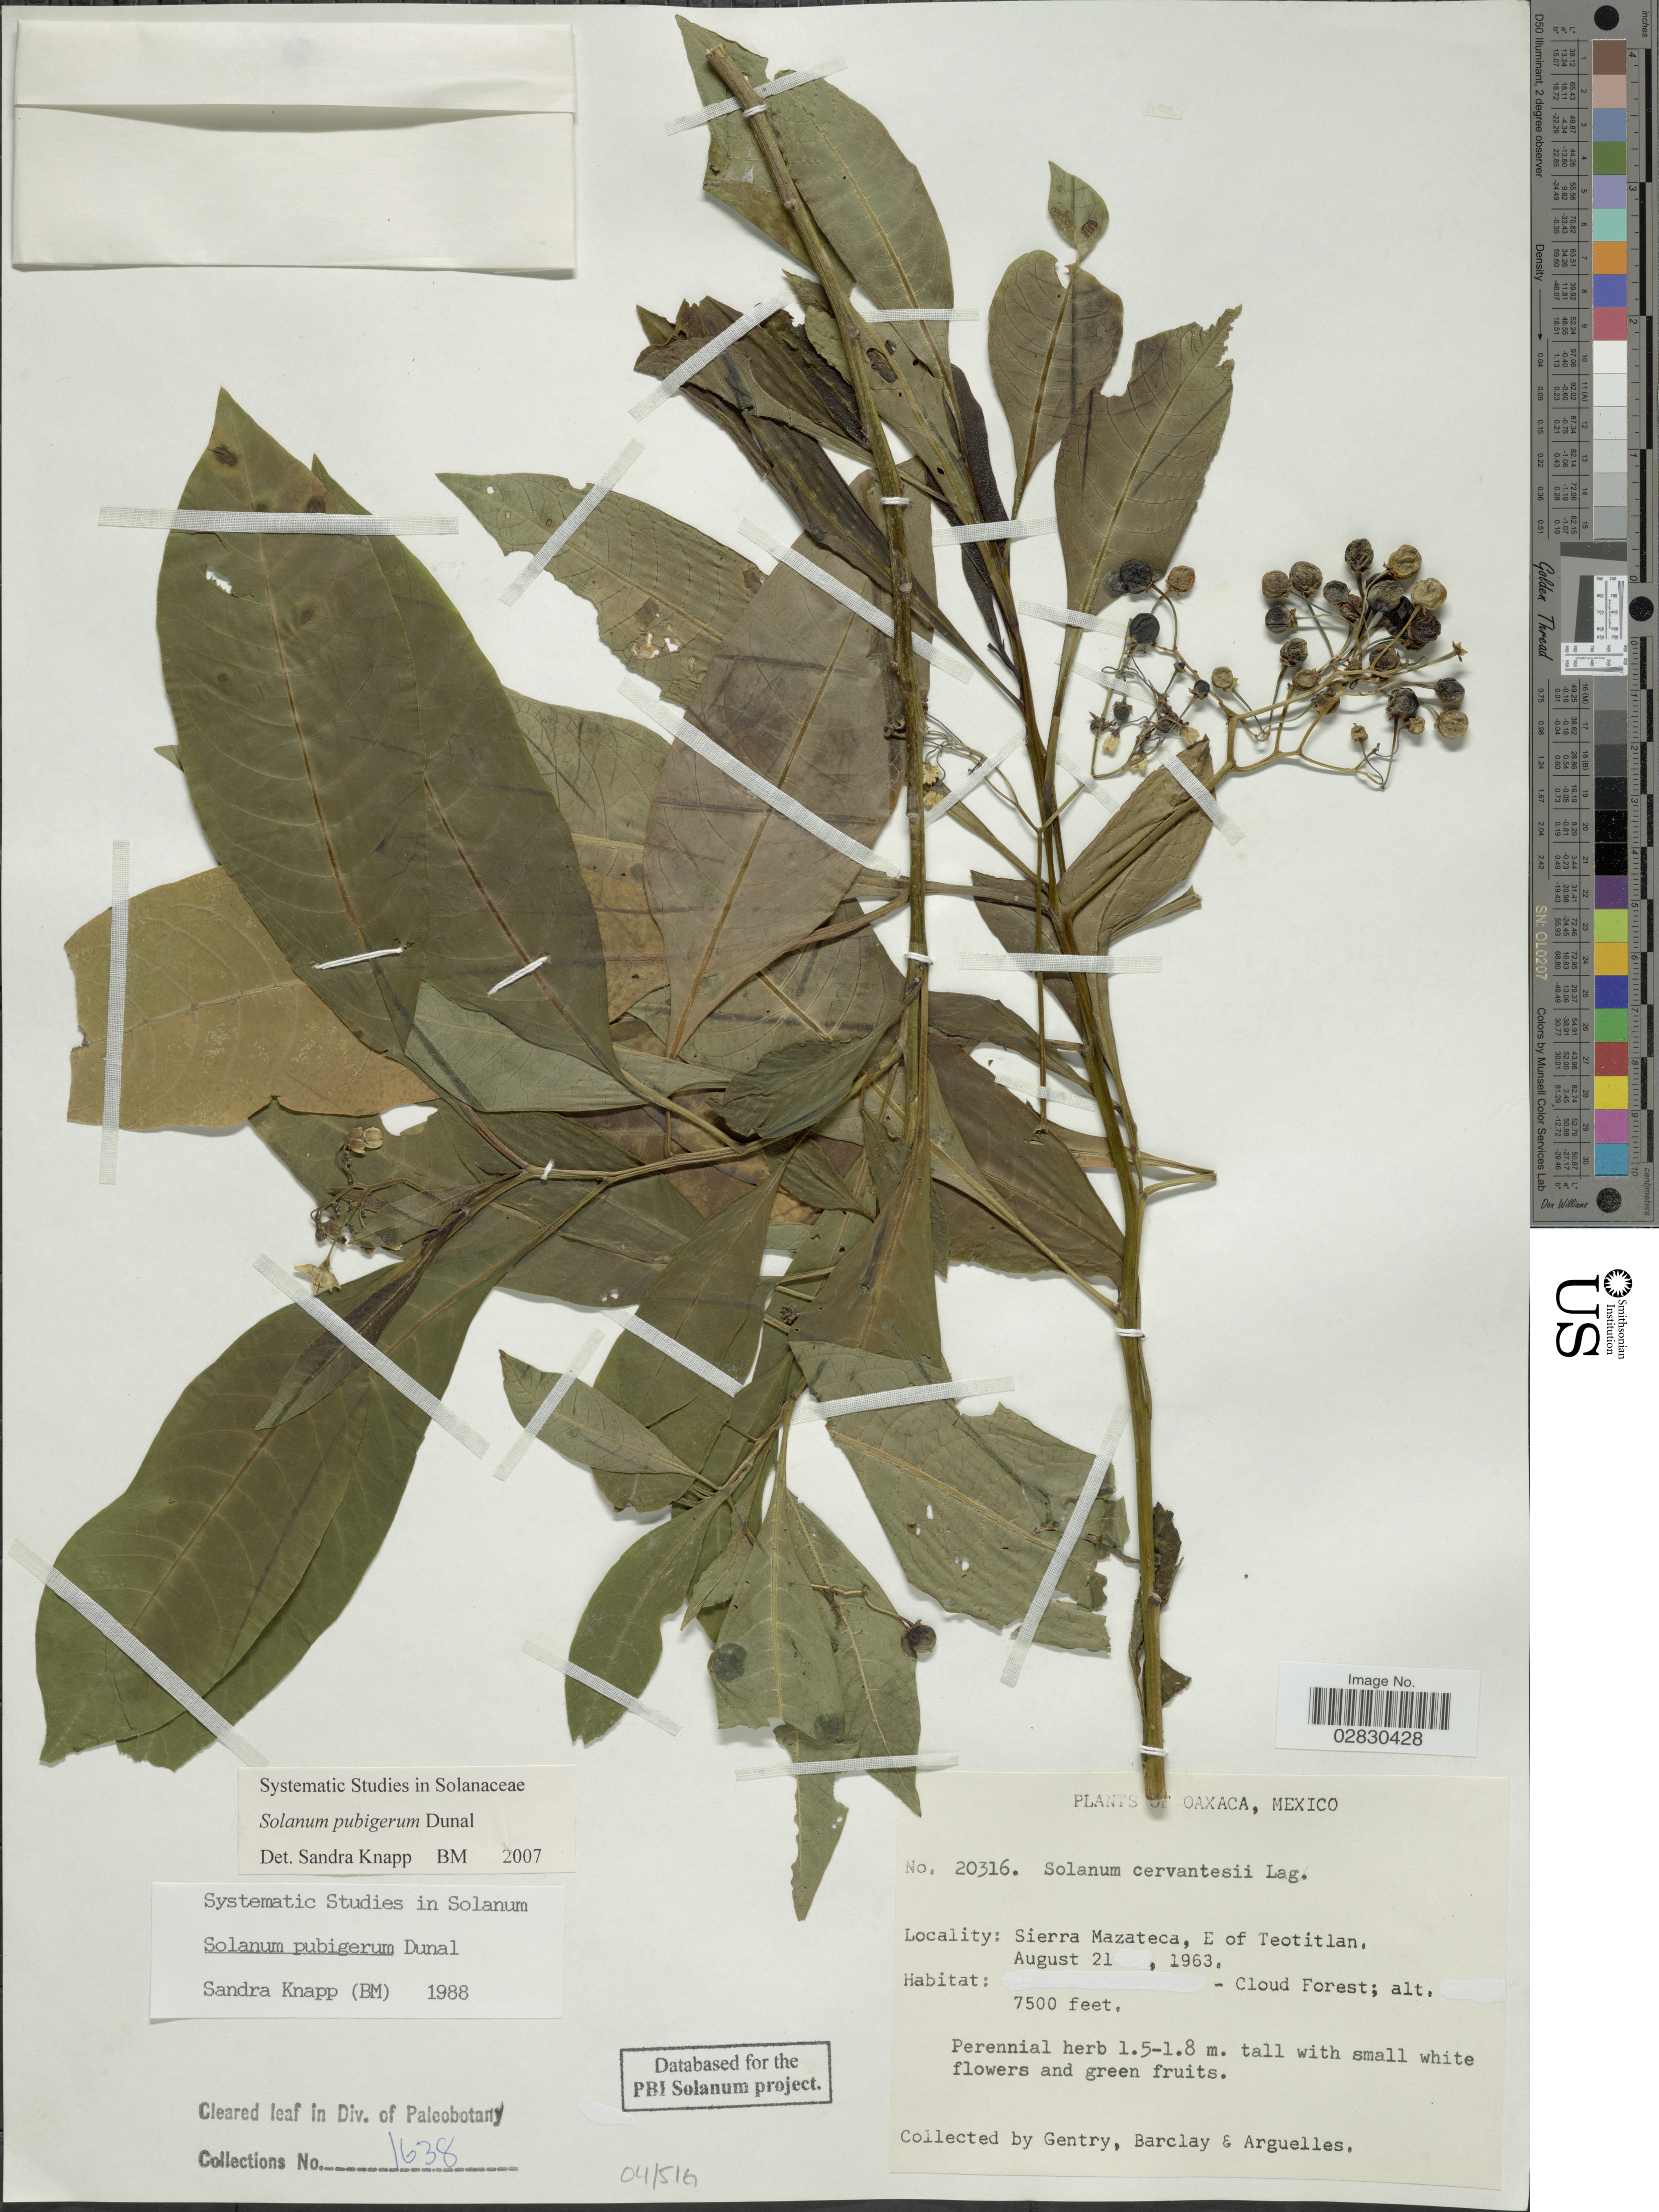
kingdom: Plantae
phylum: Tracheophyta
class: Magnoliopsida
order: Solanales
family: Solanaceae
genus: Solanum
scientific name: Solanum pubigerum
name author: Dunal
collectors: Gentry, --, -- Barclay & Arguelles, --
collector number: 20316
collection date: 1963-08-21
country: Mexico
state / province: Oaxaca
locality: Sierra Mazateca, E of Teotitlan.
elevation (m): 2286